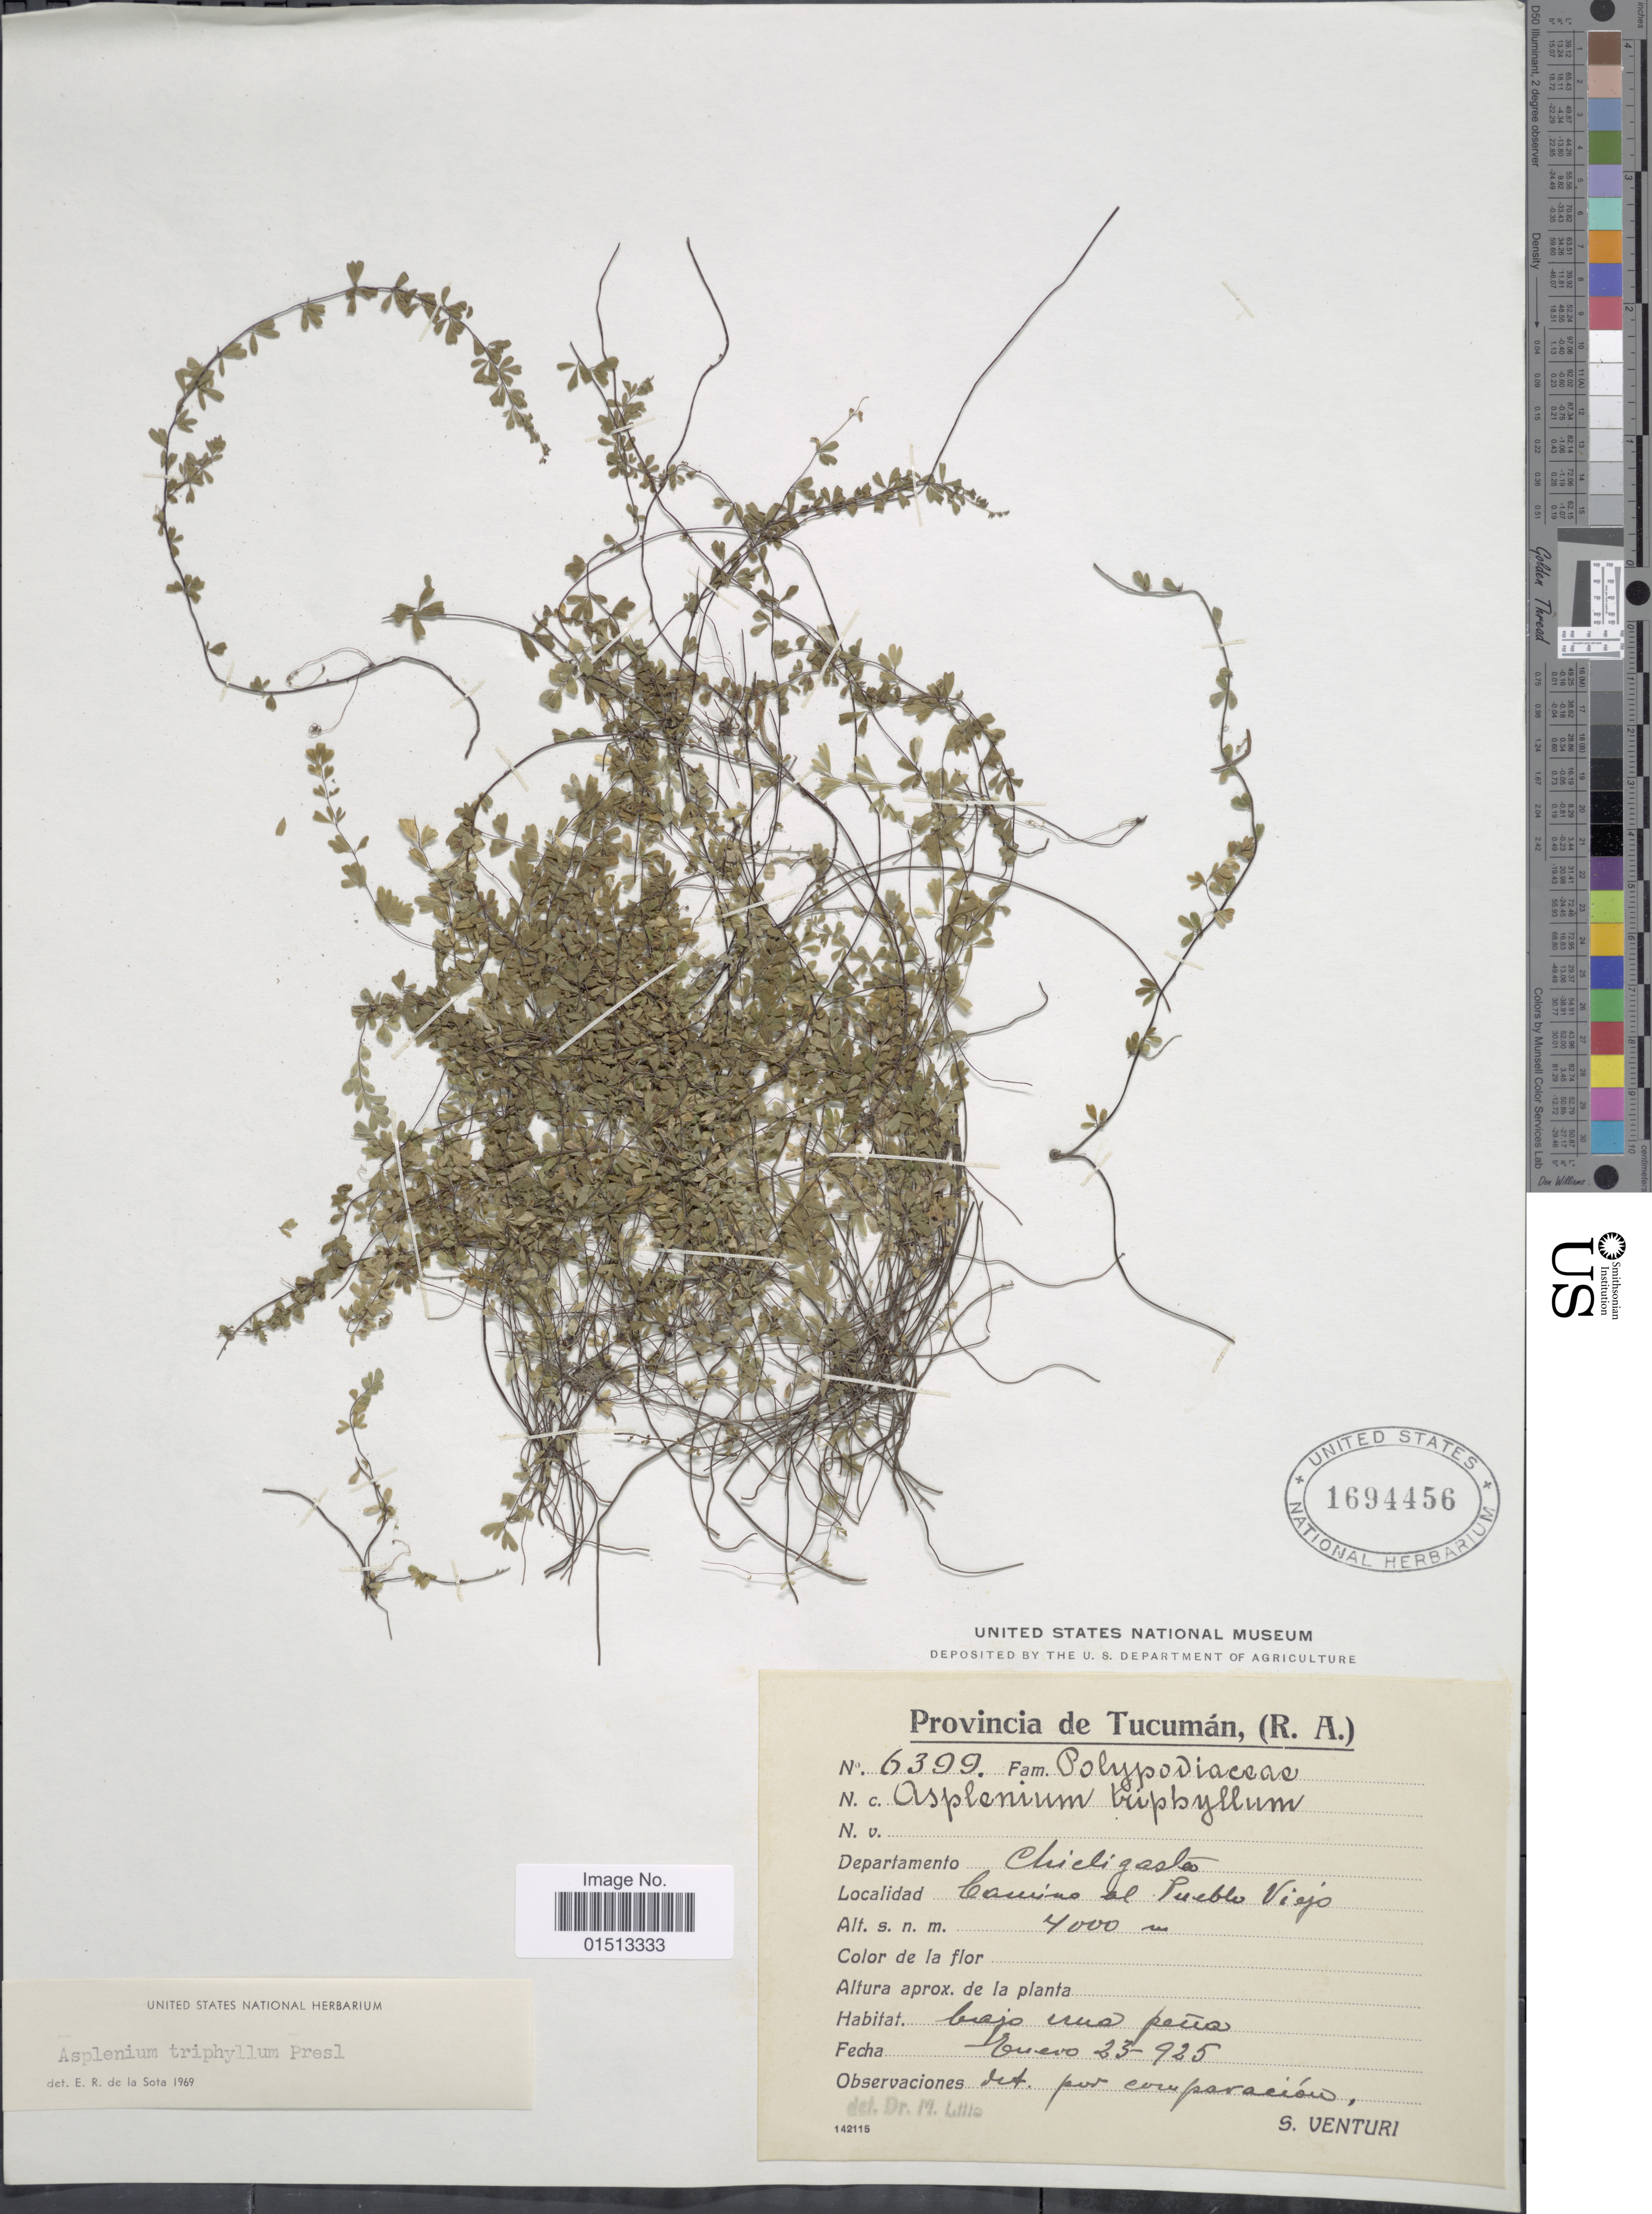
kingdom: Plantae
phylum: Tracheophyta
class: Polypodiopsida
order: Polypodiales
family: Aspleniaceae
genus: Asplenium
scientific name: Asplenium triphyllum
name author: C. Presl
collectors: S. Venturi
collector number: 6399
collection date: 1925-01-23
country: Argentina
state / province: Tucuman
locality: (R.A.) Dep. Chicligasta, camino al Pueblo Viejo.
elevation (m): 4000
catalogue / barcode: US 1694456